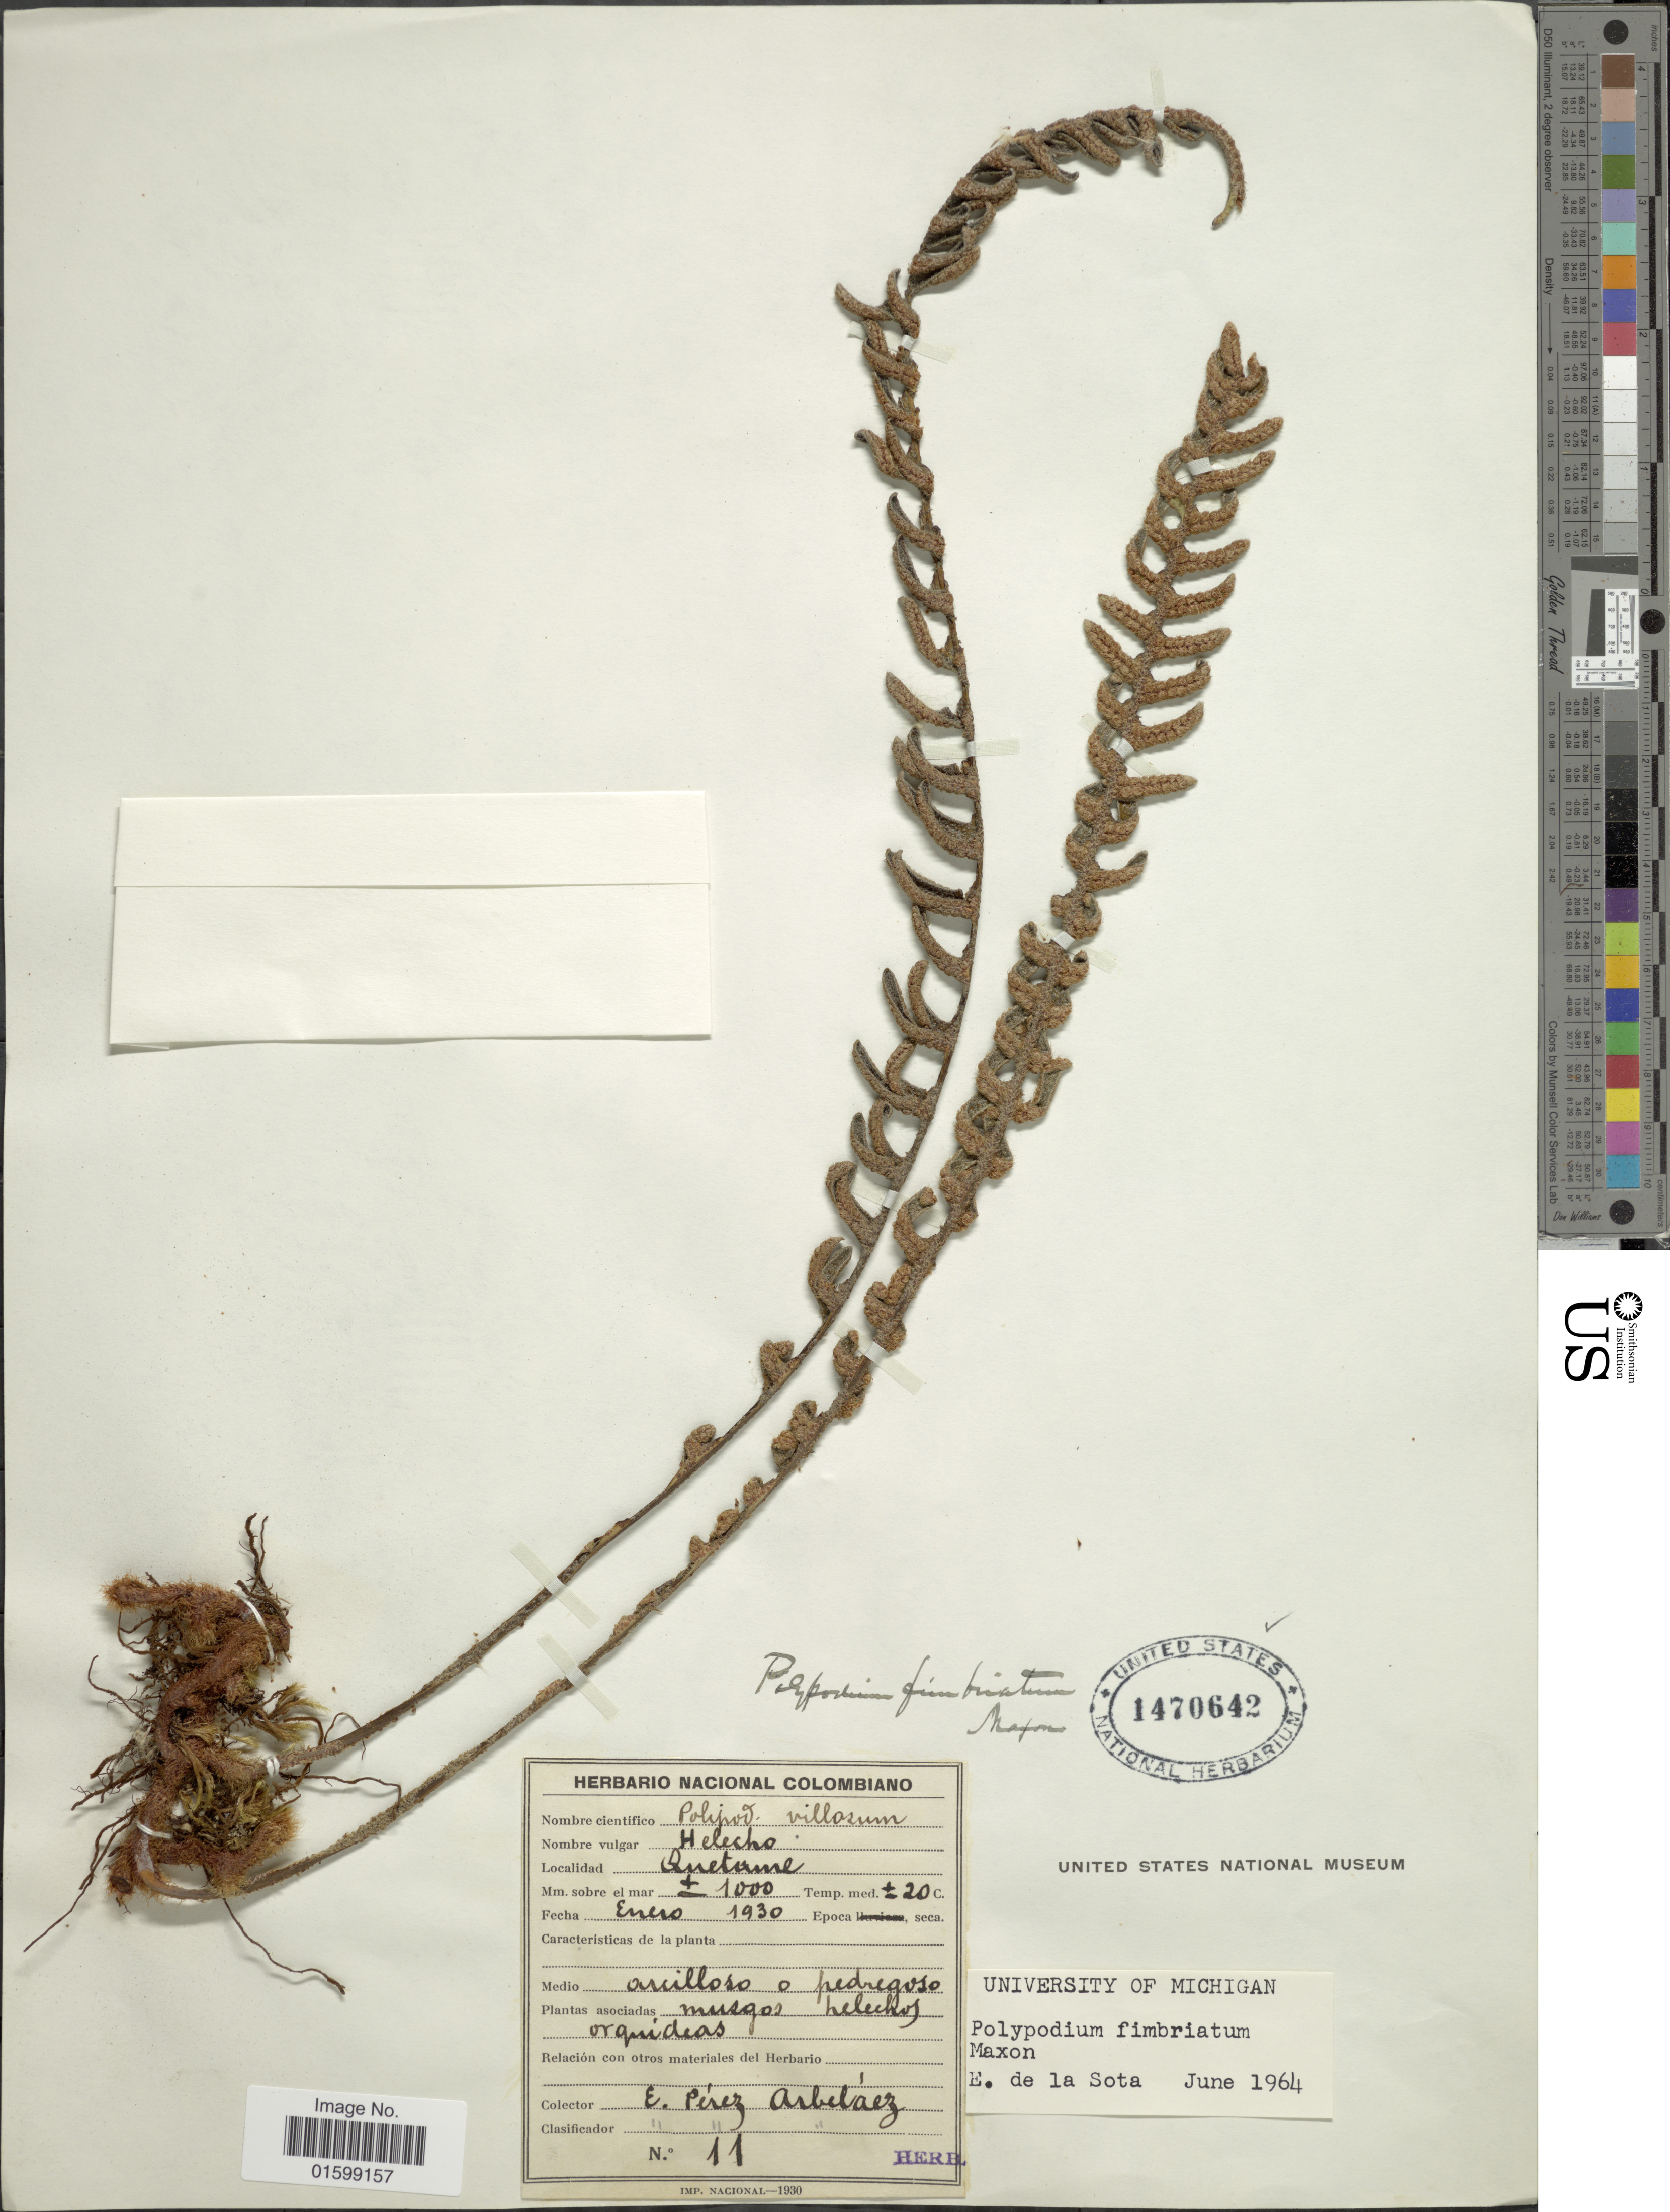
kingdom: Plantae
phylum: Tracheophyta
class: Polypodiopsida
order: Polypodiales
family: Polypodiaceae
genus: Pleopeltis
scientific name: Pleopeltis fimbriata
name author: (Maxon) A.R. Sm.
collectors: E. P. Arbelaez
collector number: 11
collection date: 1930-01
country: Colombia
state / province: Cundinamarca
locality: Helecho, Quetame, arcilloso o pedregoso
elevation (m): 1000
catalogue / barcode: US 1470642